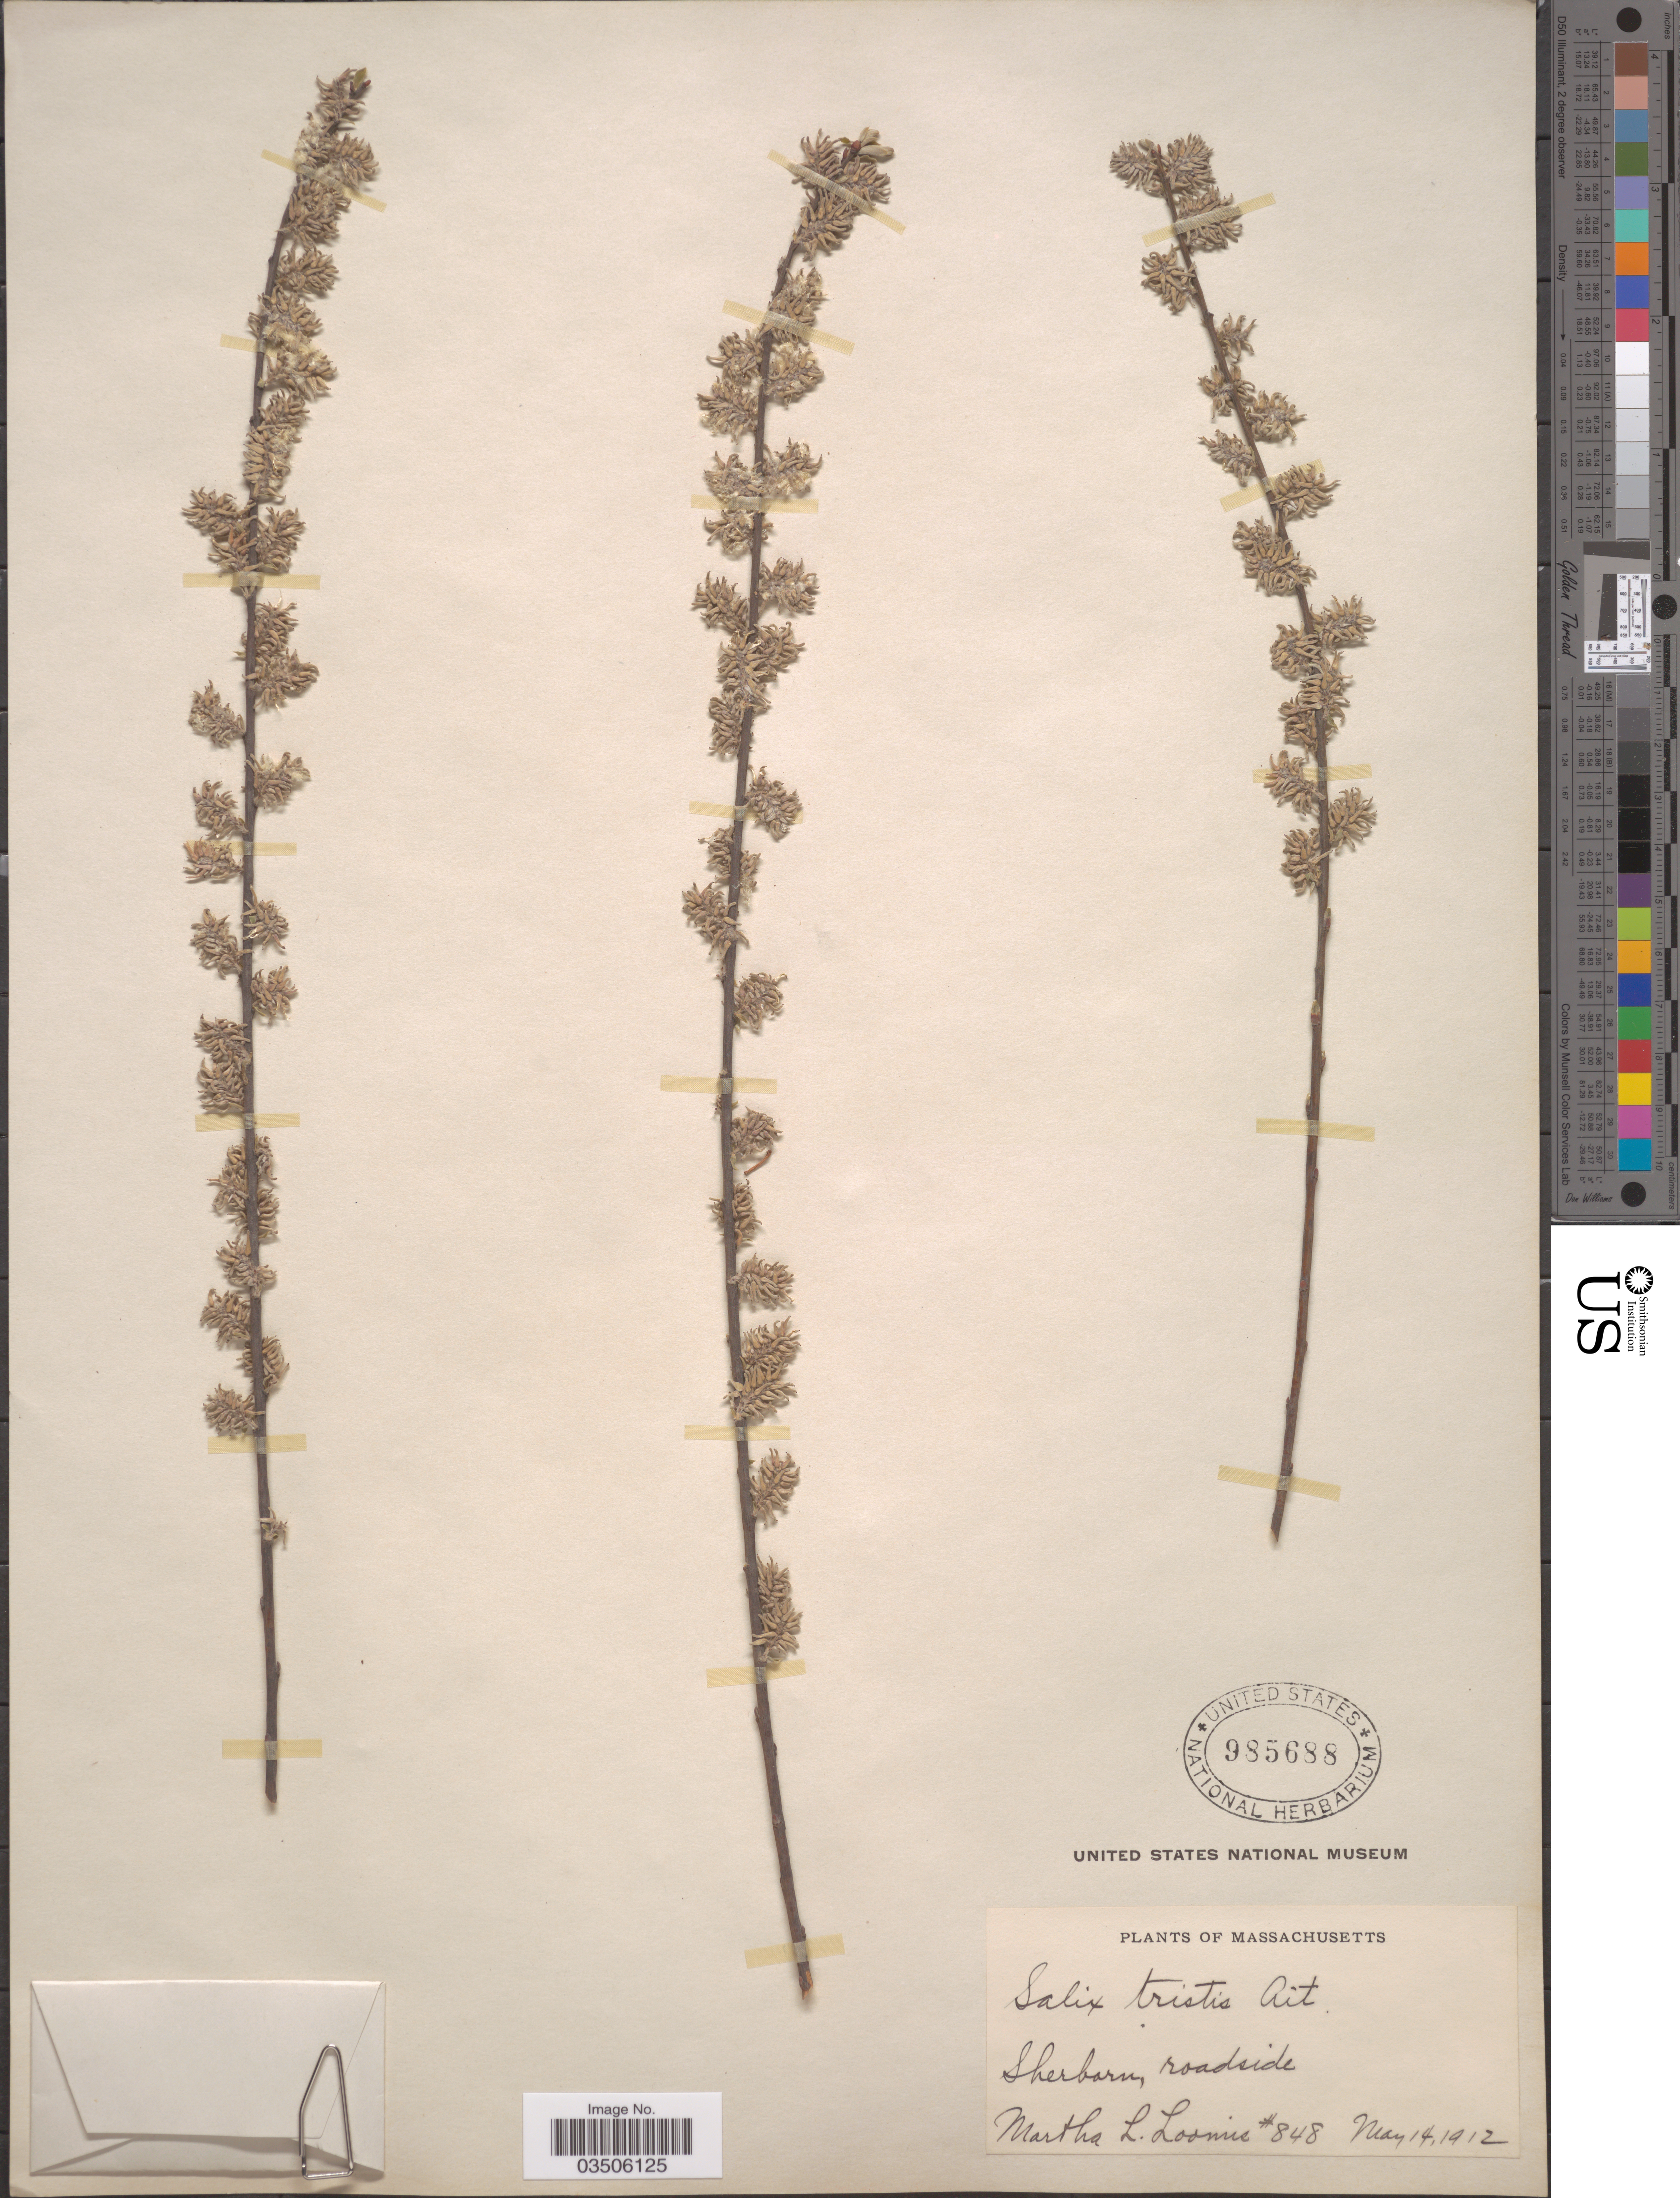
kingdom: Plantae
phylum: Tracheophyta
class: Magnoliopsida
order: Malpighiales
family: Salicaceae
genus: Salix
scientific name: Salix tristis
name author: Aiton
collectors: M. L. Loomis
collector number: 848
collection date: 1912-05-14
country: United States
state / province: Massachusetts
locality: Sherborn.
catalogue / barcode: US 985688